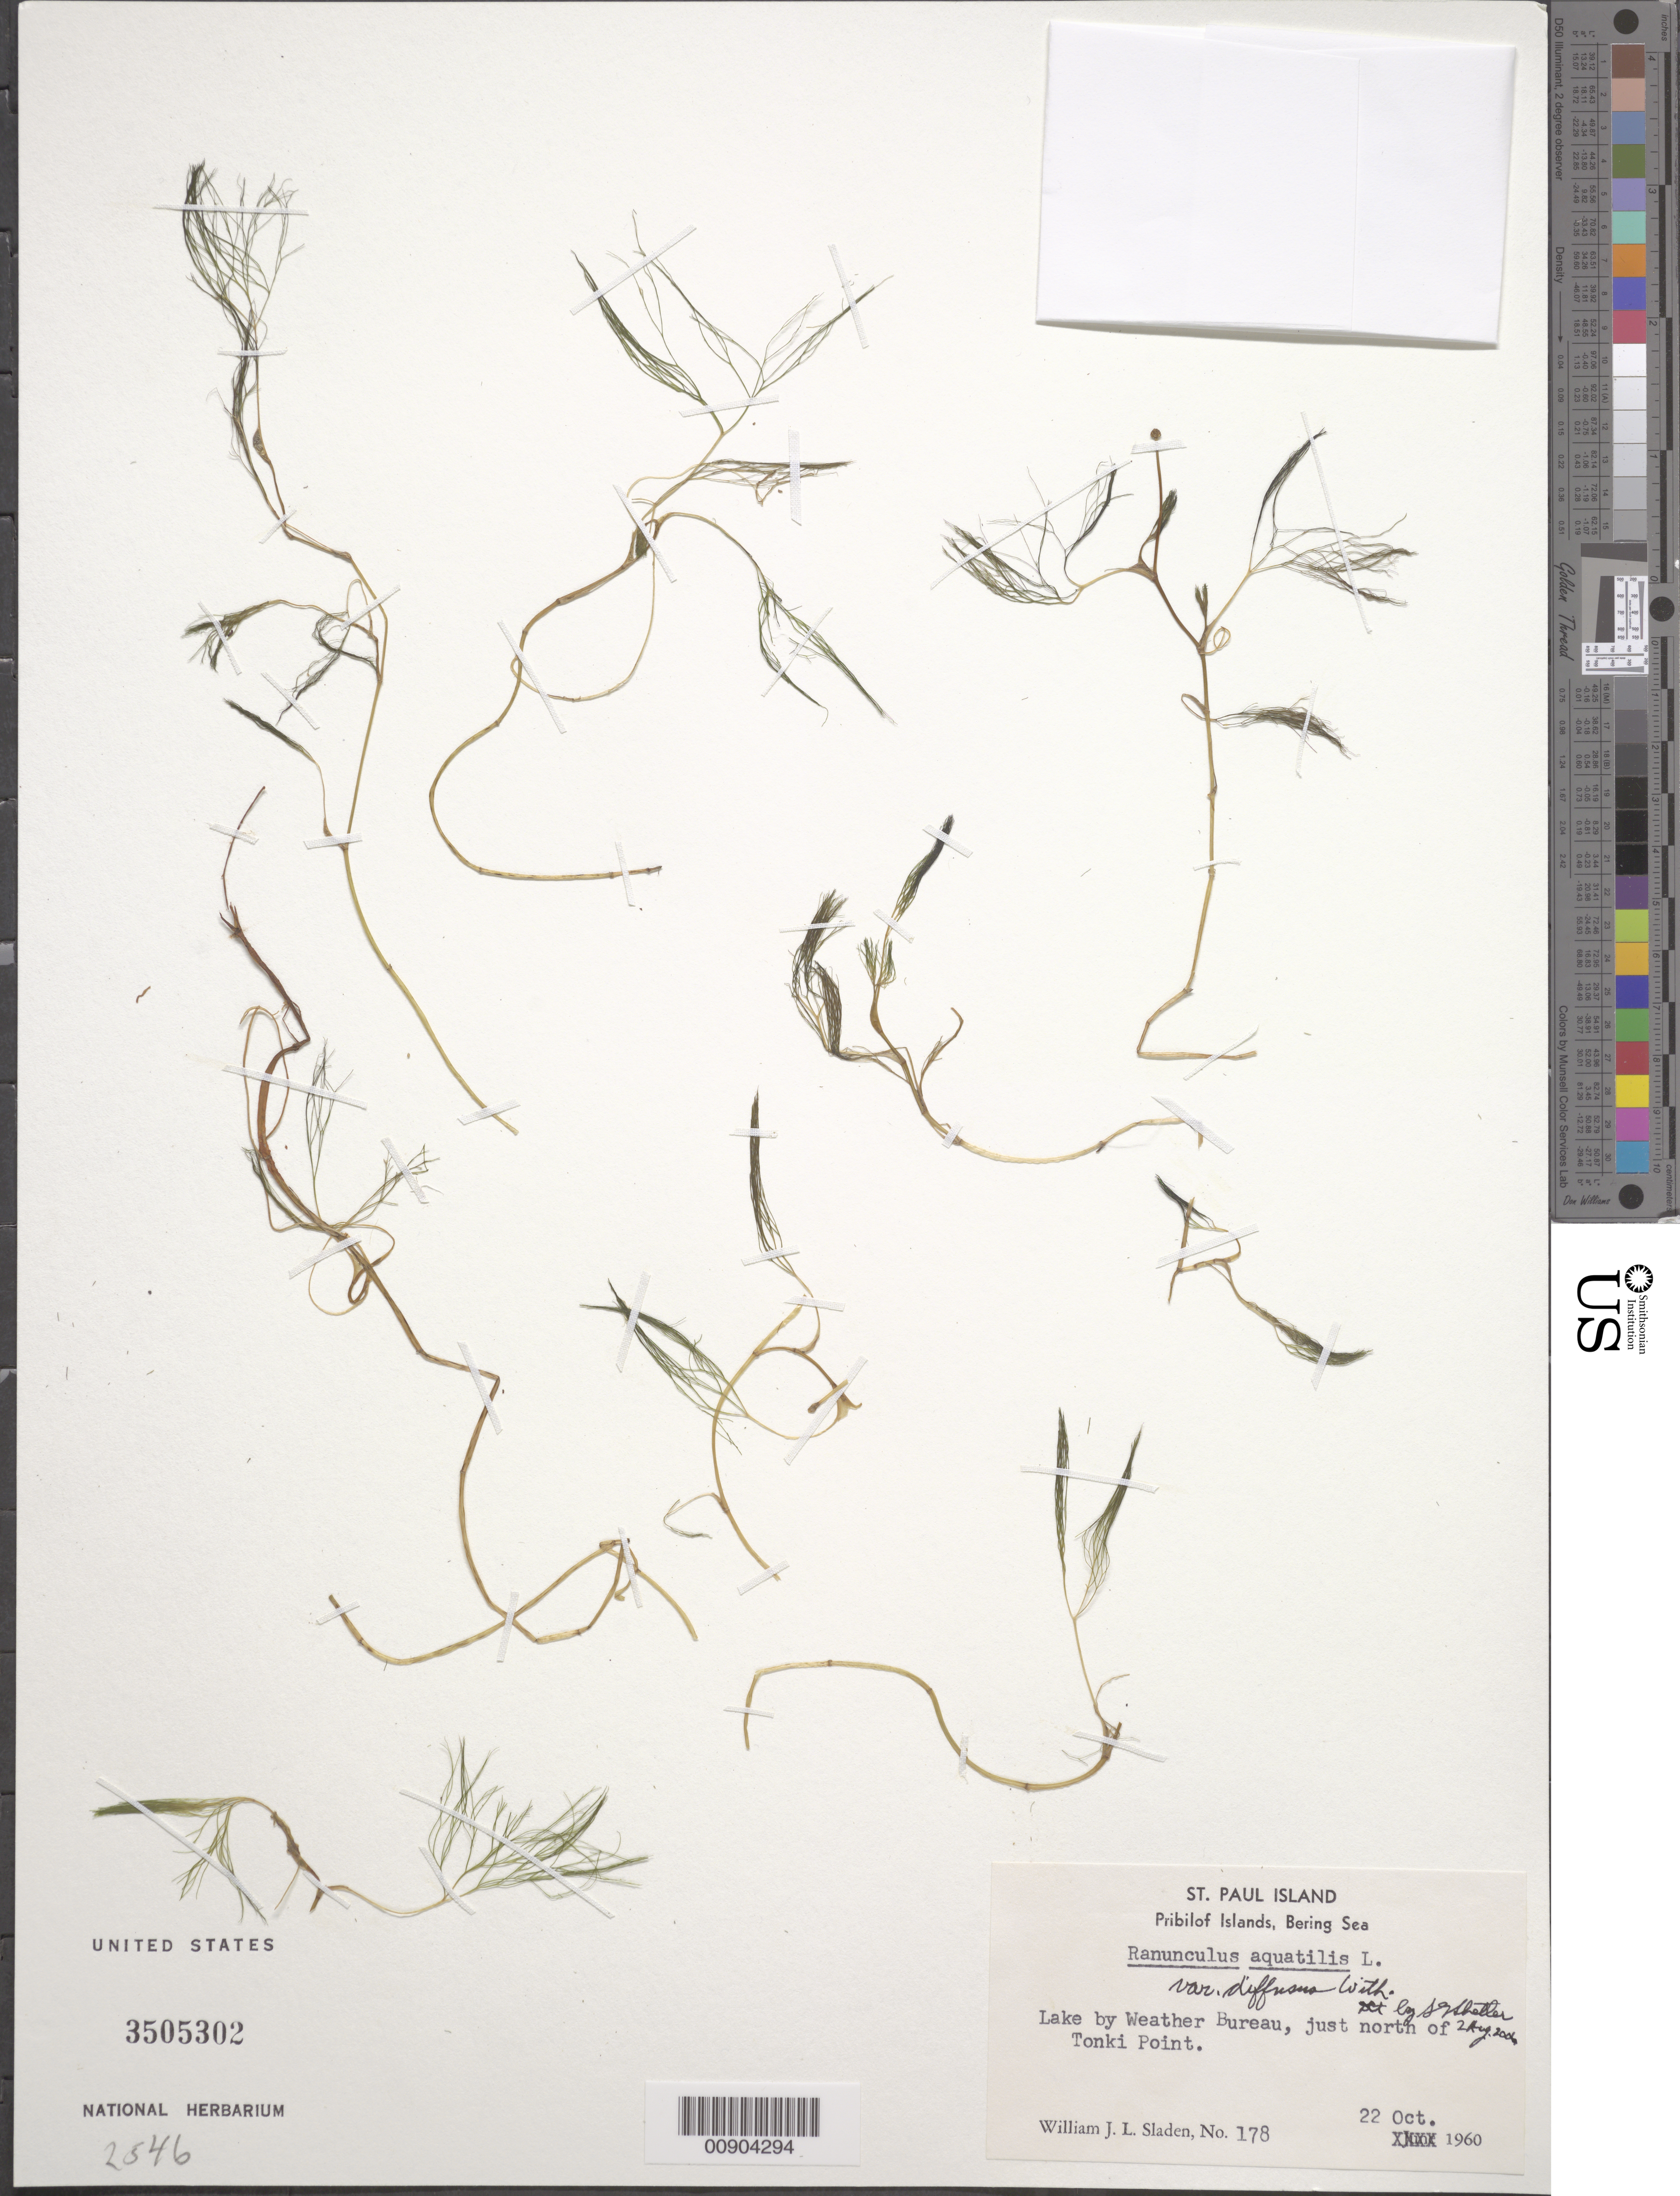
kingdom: Plantae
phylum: Tracheophyta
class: Magnoliopsida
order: Ranunculales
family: Ranunculaceae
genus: Ranunculus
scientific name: Ranunculus trichophyllus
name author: Chaix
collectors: W. Sladen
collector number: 178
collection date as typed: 22 Oct 1960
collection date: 1960-10-22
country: United States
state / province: Alaska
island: St. Paul Island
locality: Lake by Weather Bureau, just north of Tonki Point., Bering Sea, Pribilof Islands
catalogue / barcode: US 3505302